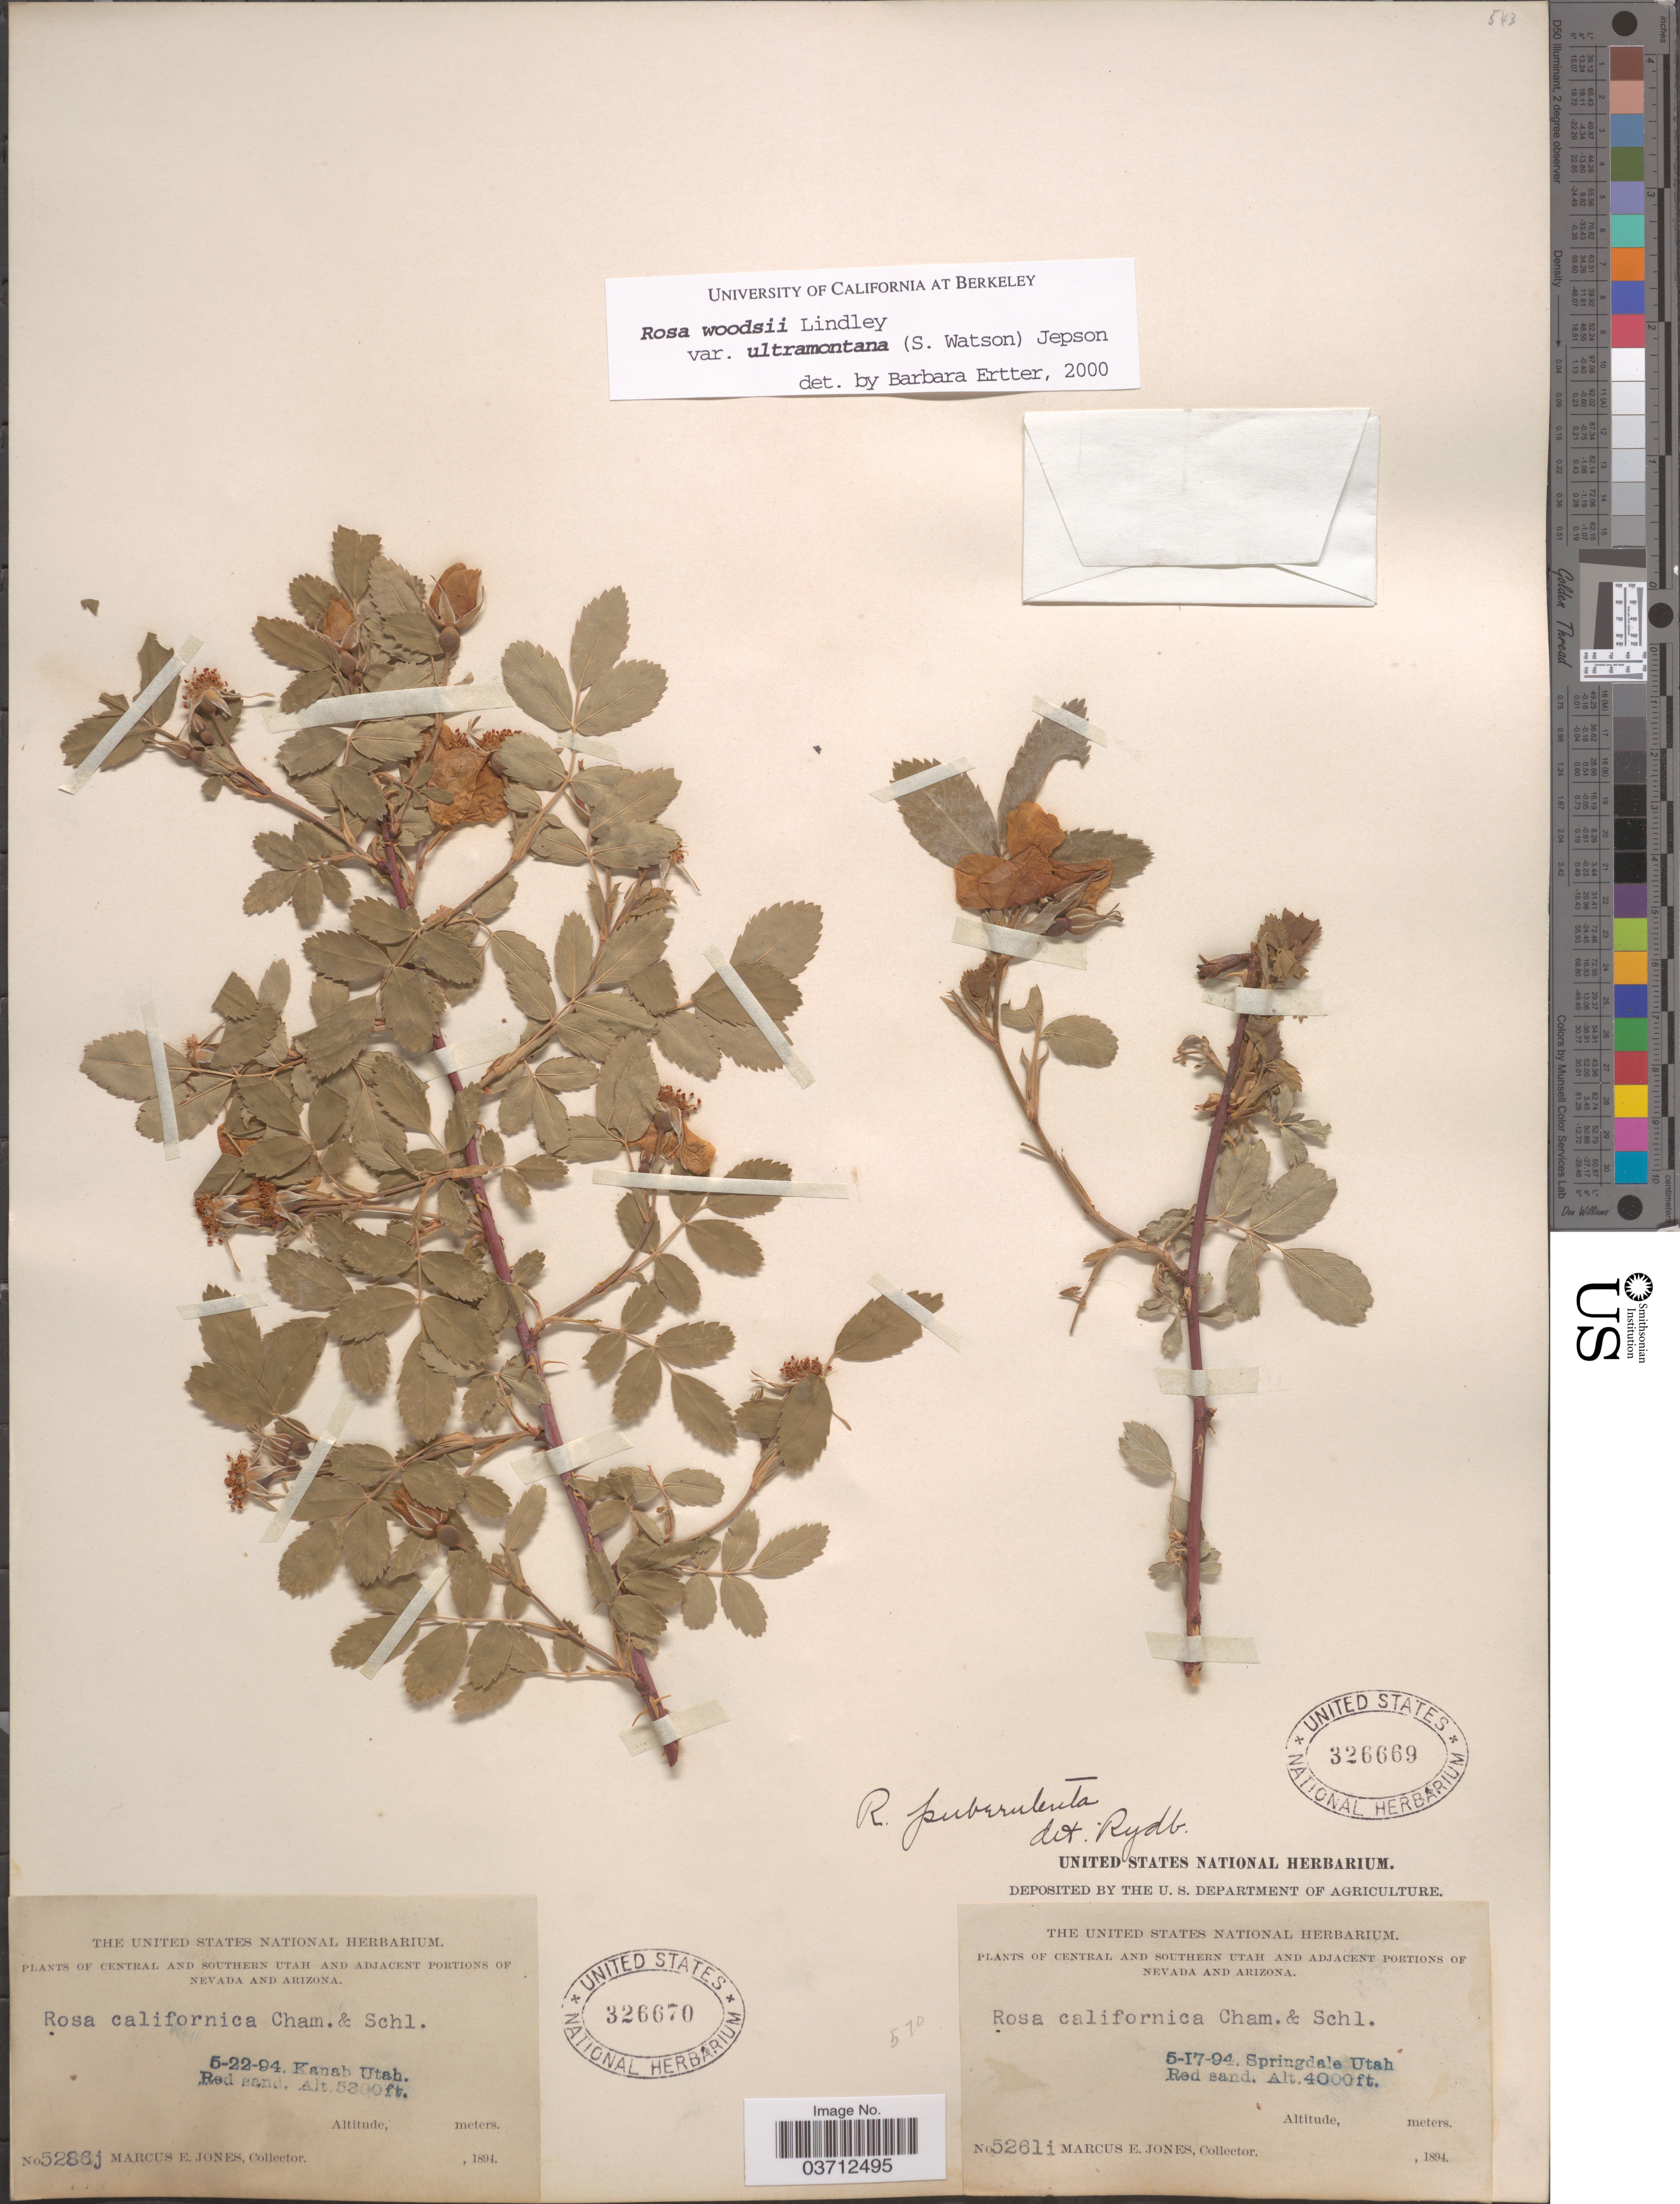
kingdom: Plantae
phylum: Tracheophyta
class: Magnoliopsida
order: Rosales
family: Rosaceae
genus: Rosa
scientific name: Rosa woodsii var. ultramontana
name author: Lindl.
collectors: M. E. Jones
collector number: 5286j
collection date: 1894-05-22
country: United States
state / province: Utah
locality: Central and Southern Utah. Kanab. Red sand.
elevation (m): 1615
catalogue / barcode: US 326670